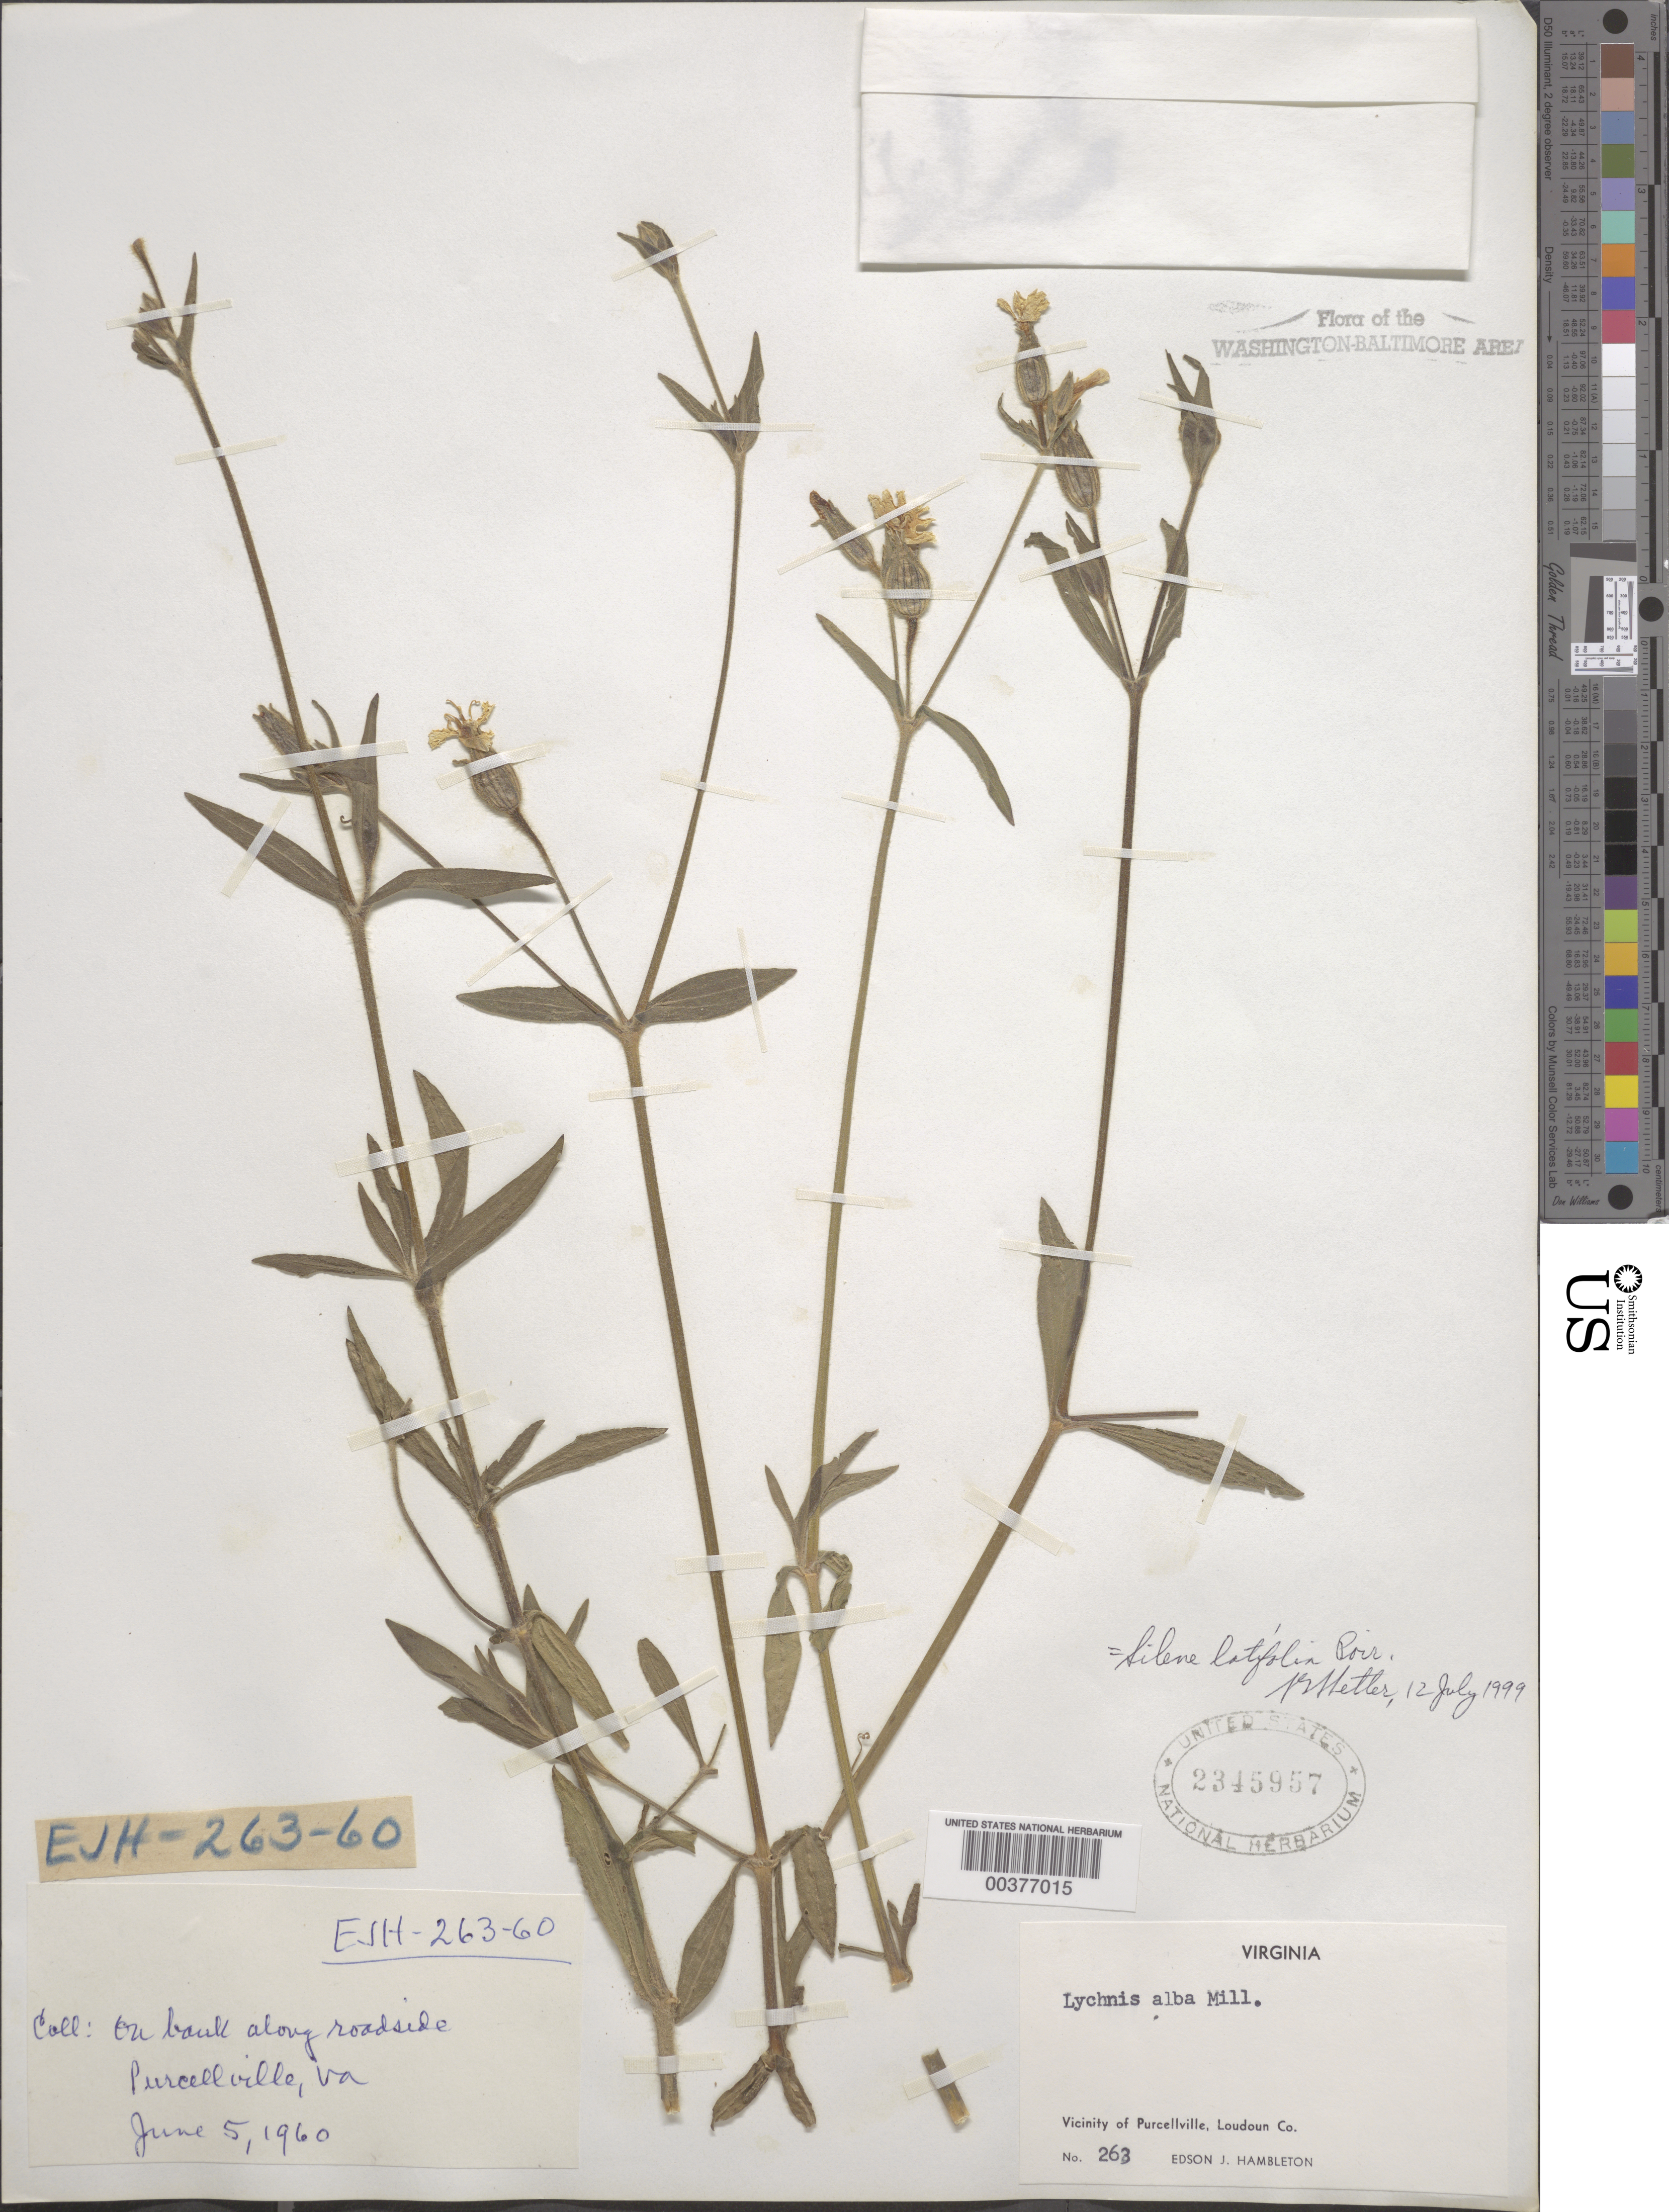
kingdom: Plantae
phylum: Tracheophyta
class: Magnoliopsida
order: Caryophyllales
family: Caryophyllaceae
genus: Silene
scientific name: Silene latifolia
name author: Poir.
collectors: E. Hambleton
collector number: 263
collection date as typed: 05 Jun 1960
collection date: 1960-06-05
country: United States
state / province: Virginia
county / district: Loudoun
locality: Purcellville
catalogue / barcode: US 2345957